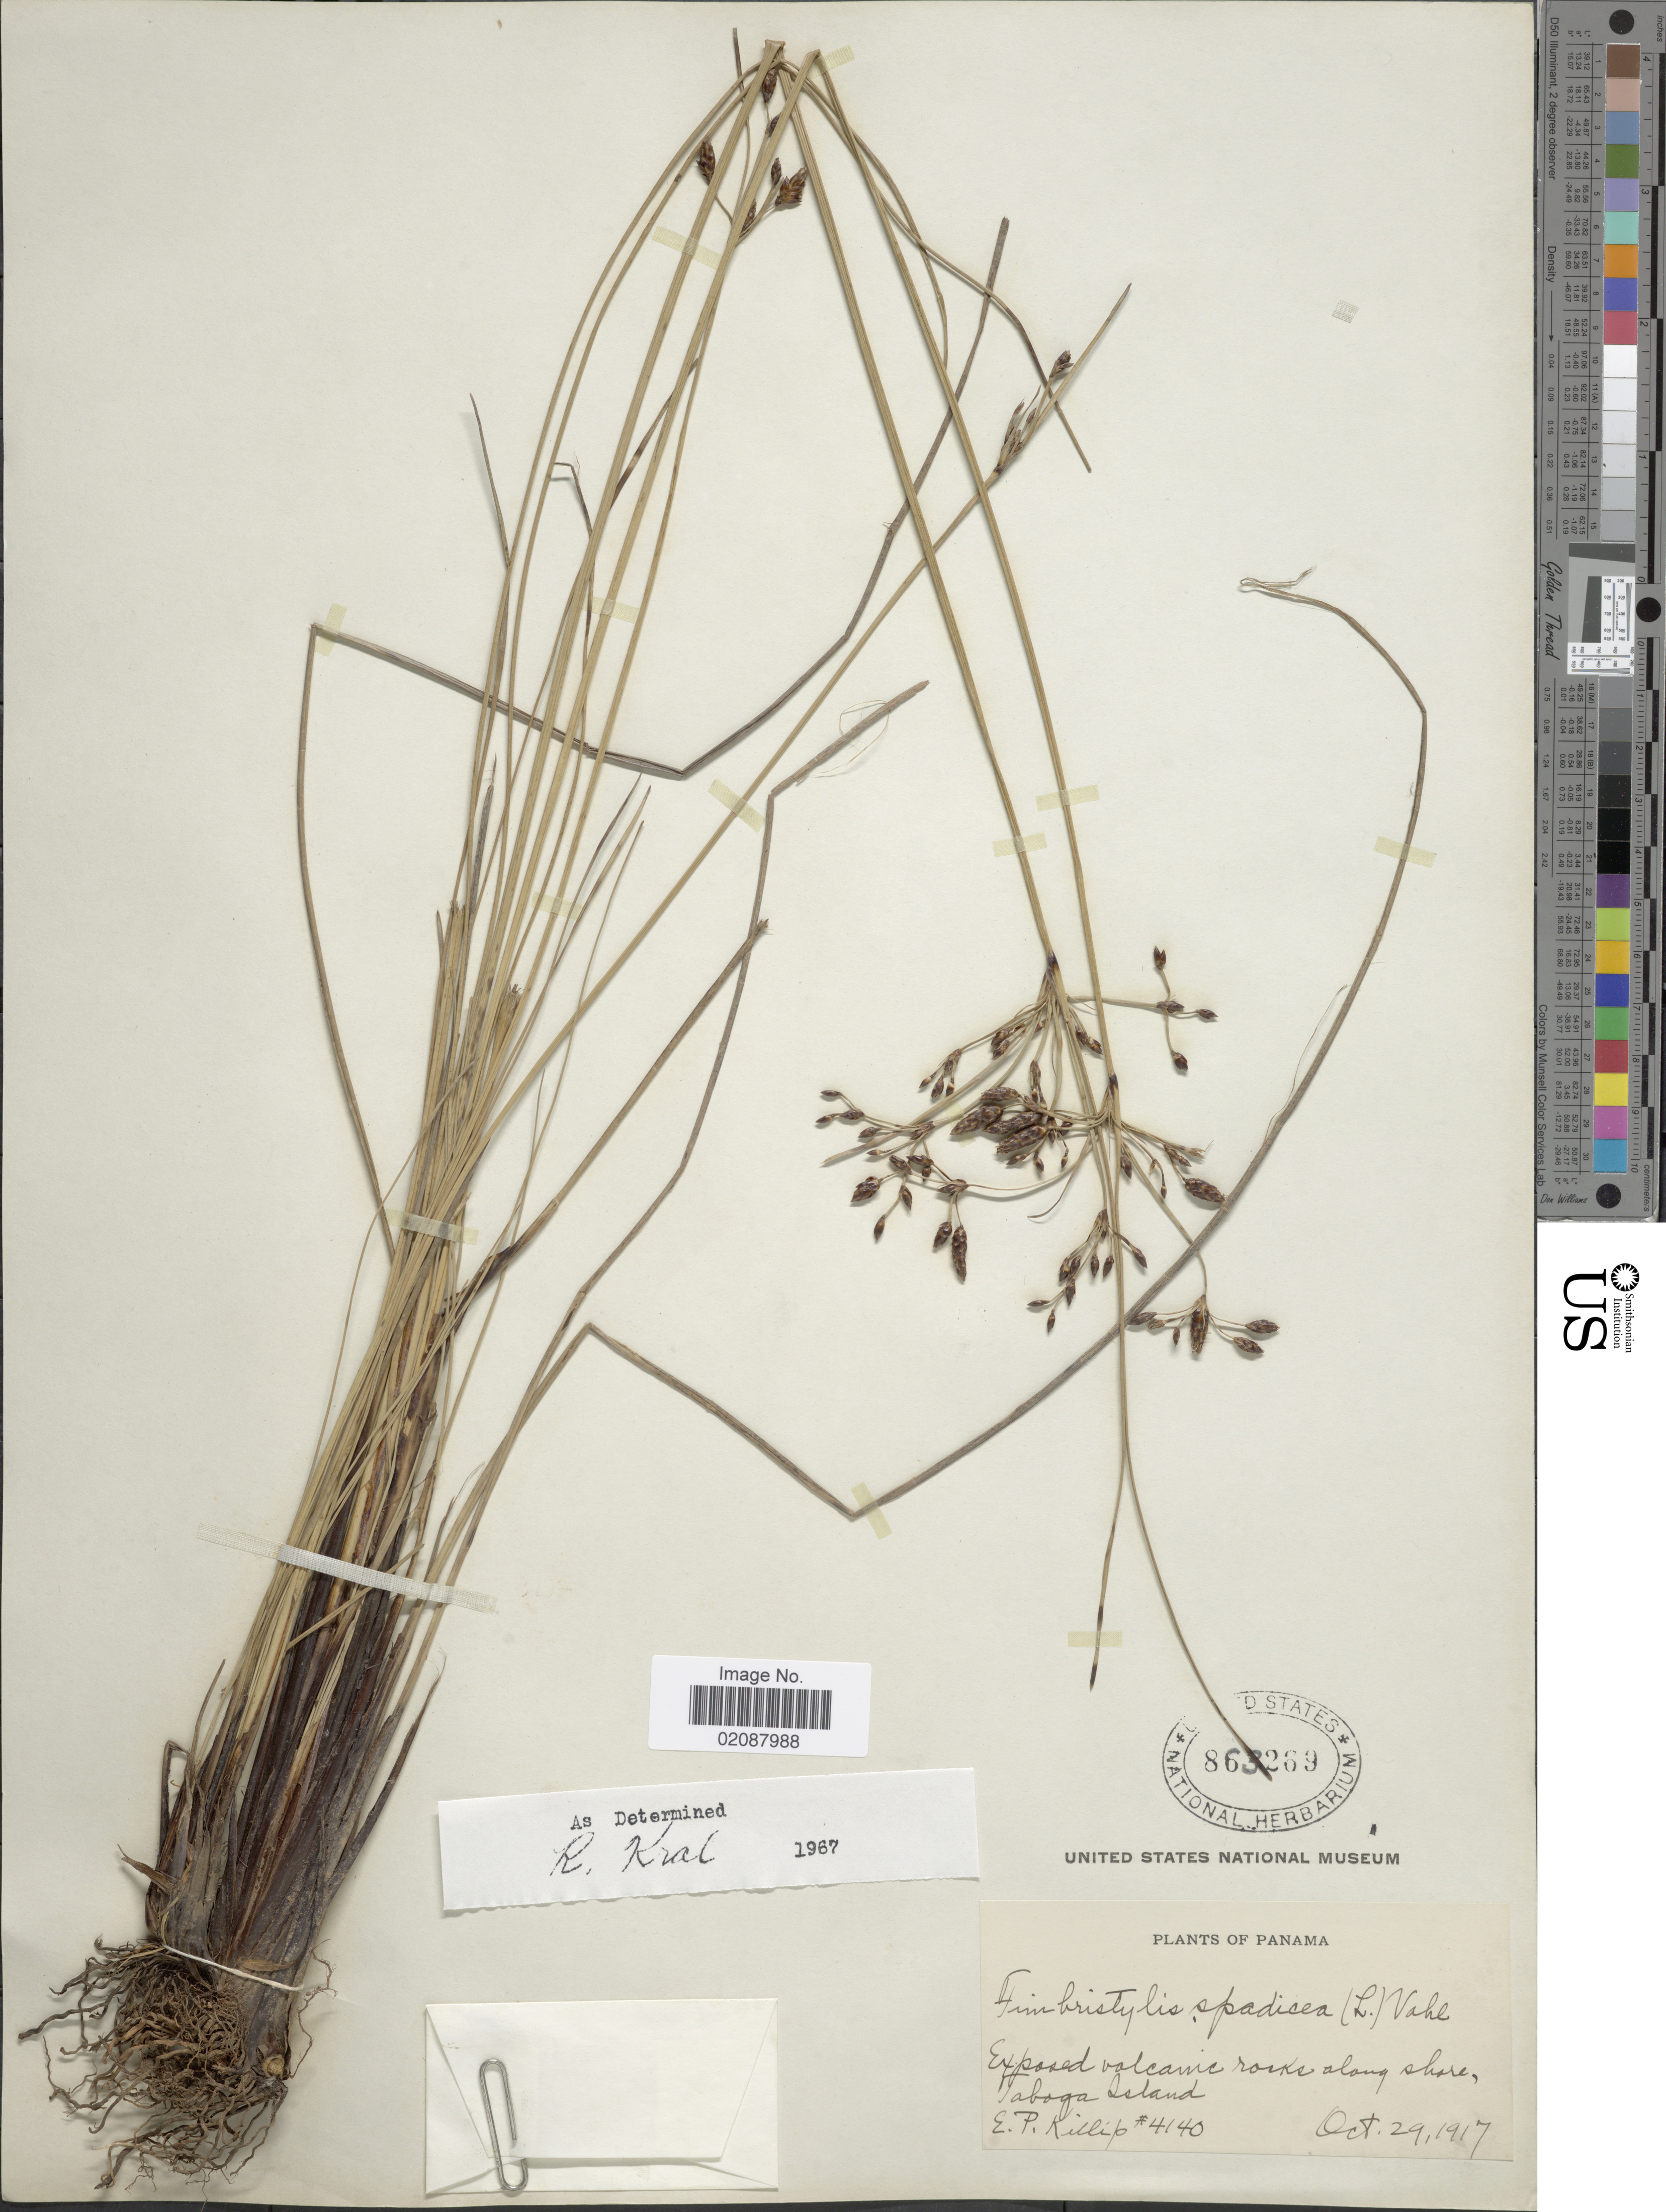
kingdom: Plantae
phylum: Tracheophyta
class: Liliopsida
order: Poales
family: Cyperaceae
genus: Fimbristylis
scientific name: Fimbristylis spadicea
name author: (L.) Vahl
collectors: E. P. Killip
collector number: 4140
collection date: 1917-10-29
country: Panama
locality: Exposed volcanic rocks along shore, Taboga Island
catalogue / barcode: US 863269